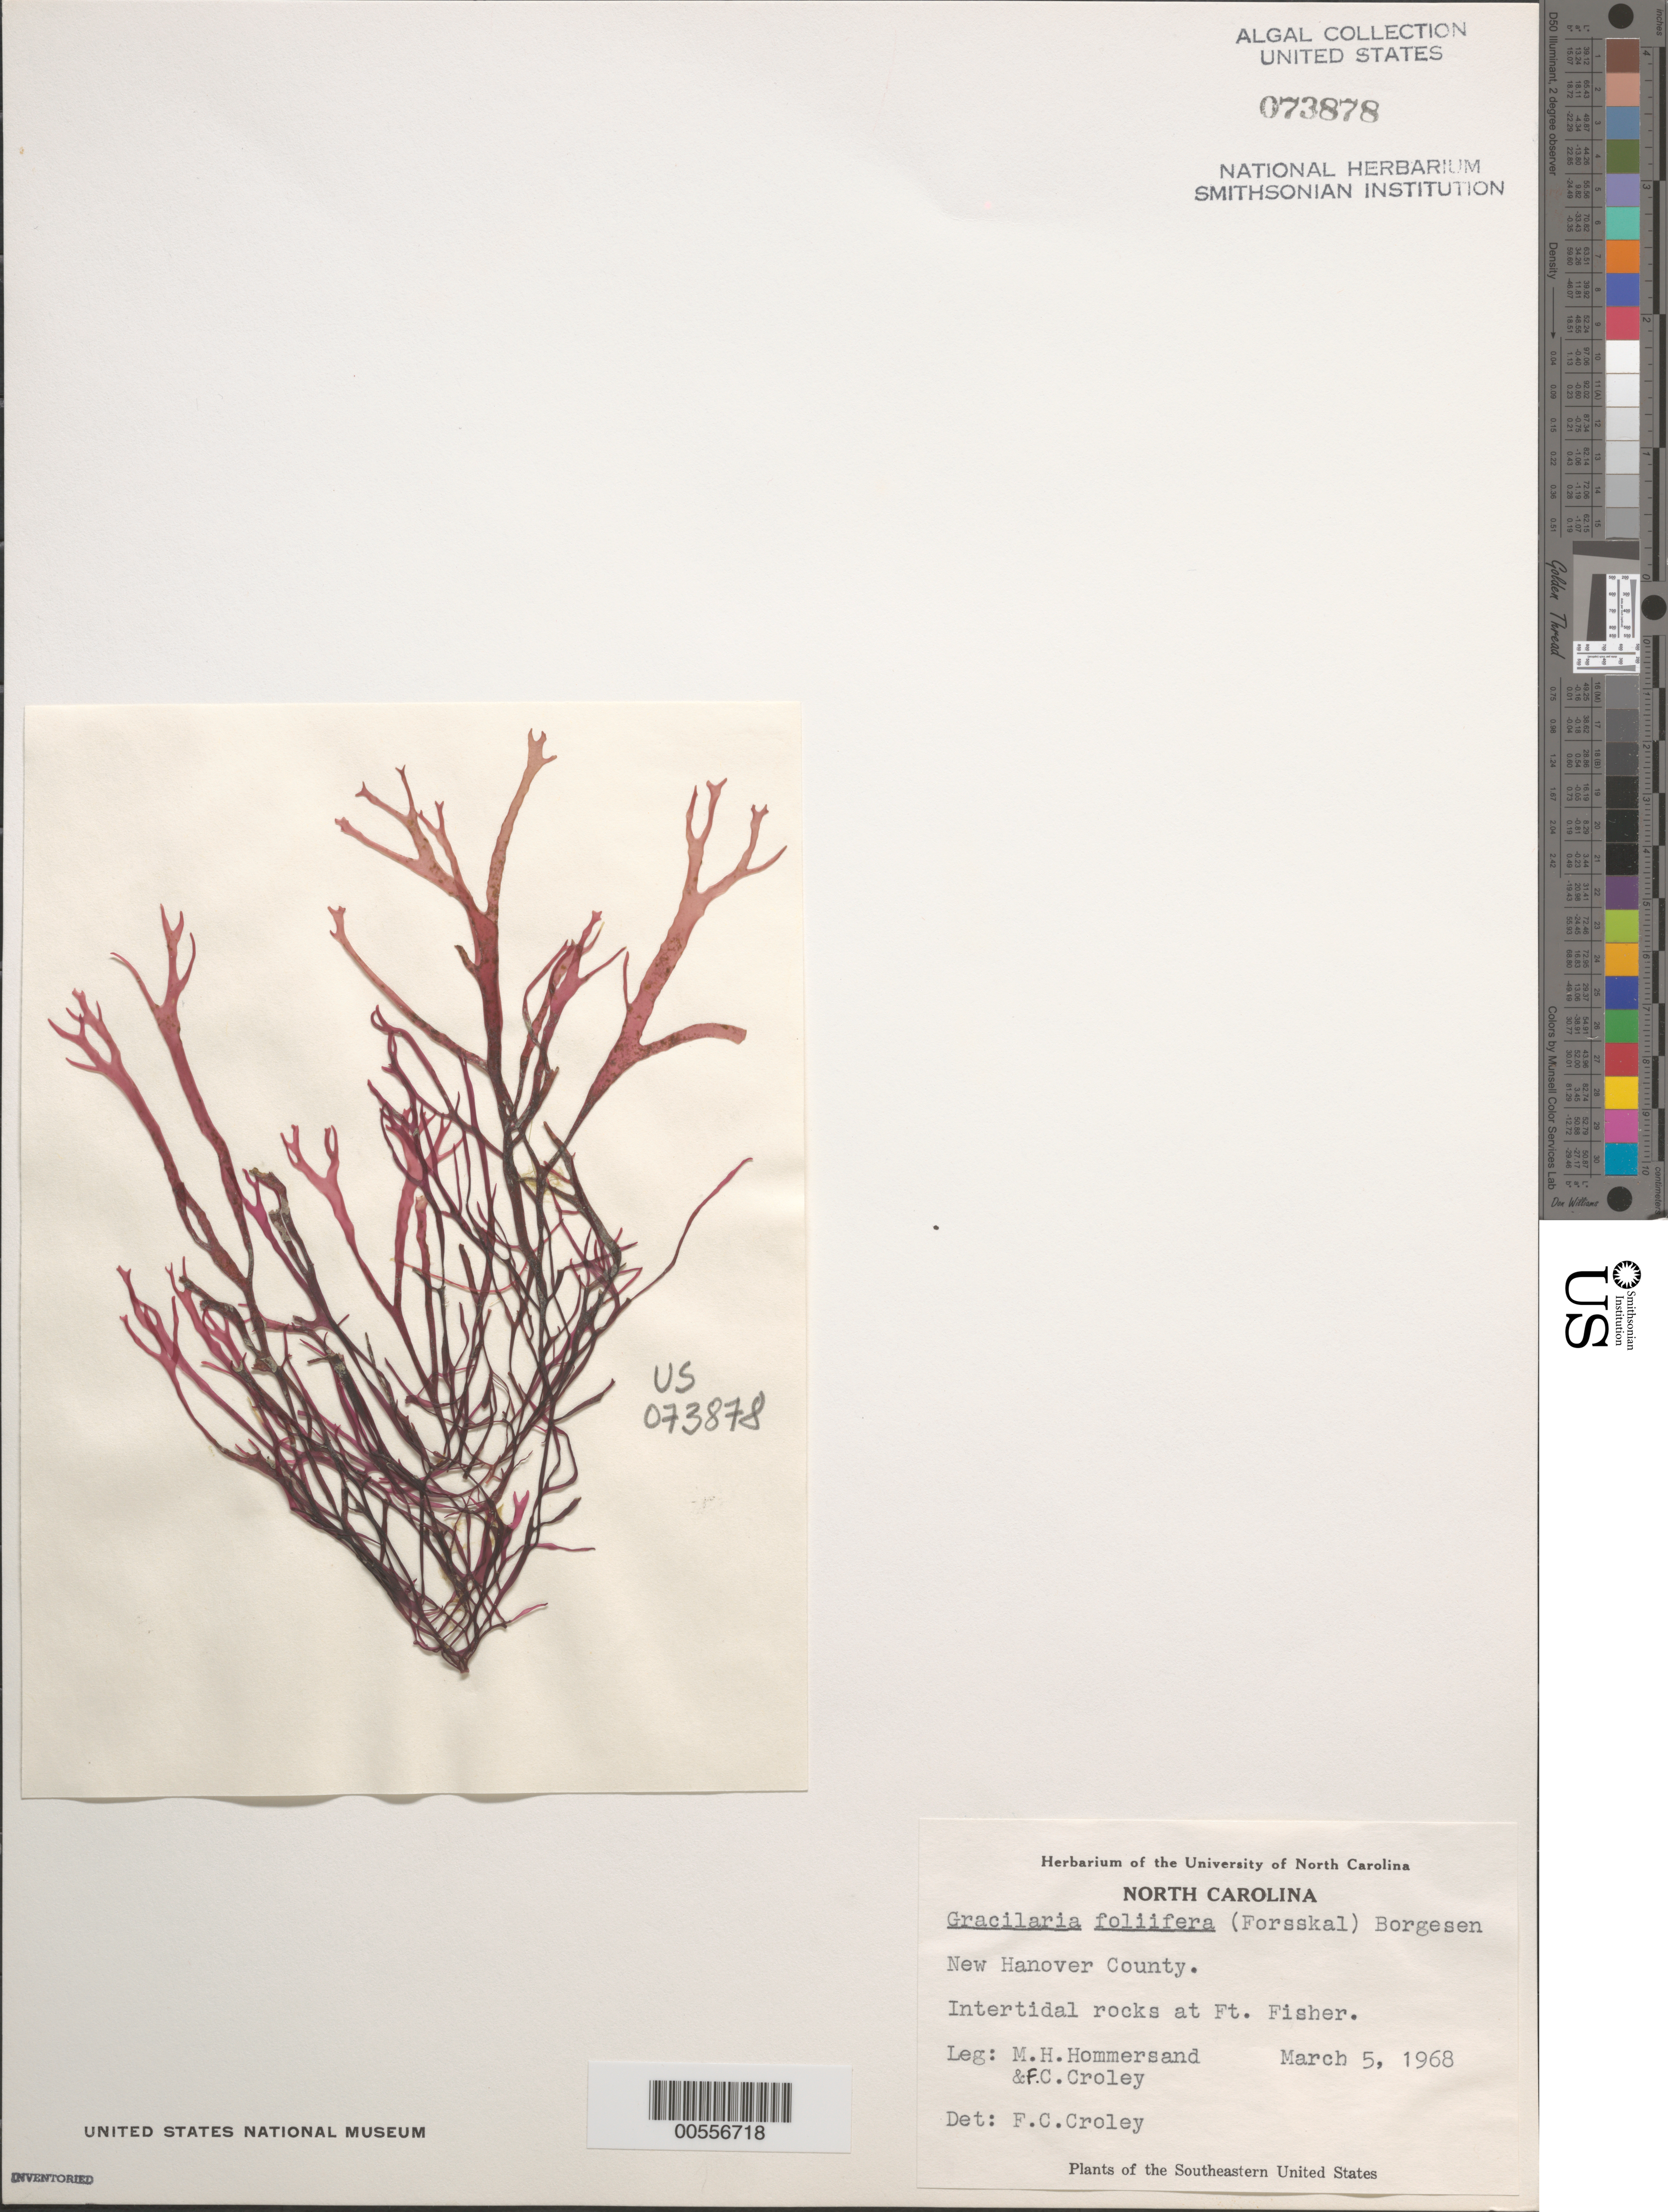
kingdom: Plantae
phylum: Rhodophyta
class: Florideophyceae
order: Gracilariales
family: Gracilariaceae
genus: Gracilaria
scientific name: Gracilaria foliifera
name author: (Forssk.) Børgesen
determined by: Croley, F. C.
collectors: M. H. Hommersand & F. C. Croley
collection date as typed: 05 Mar 1968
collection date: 1968-03-05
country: United States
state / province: North Carolina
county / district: New Hanover County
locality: Fort Fisher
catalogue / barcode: US 73878